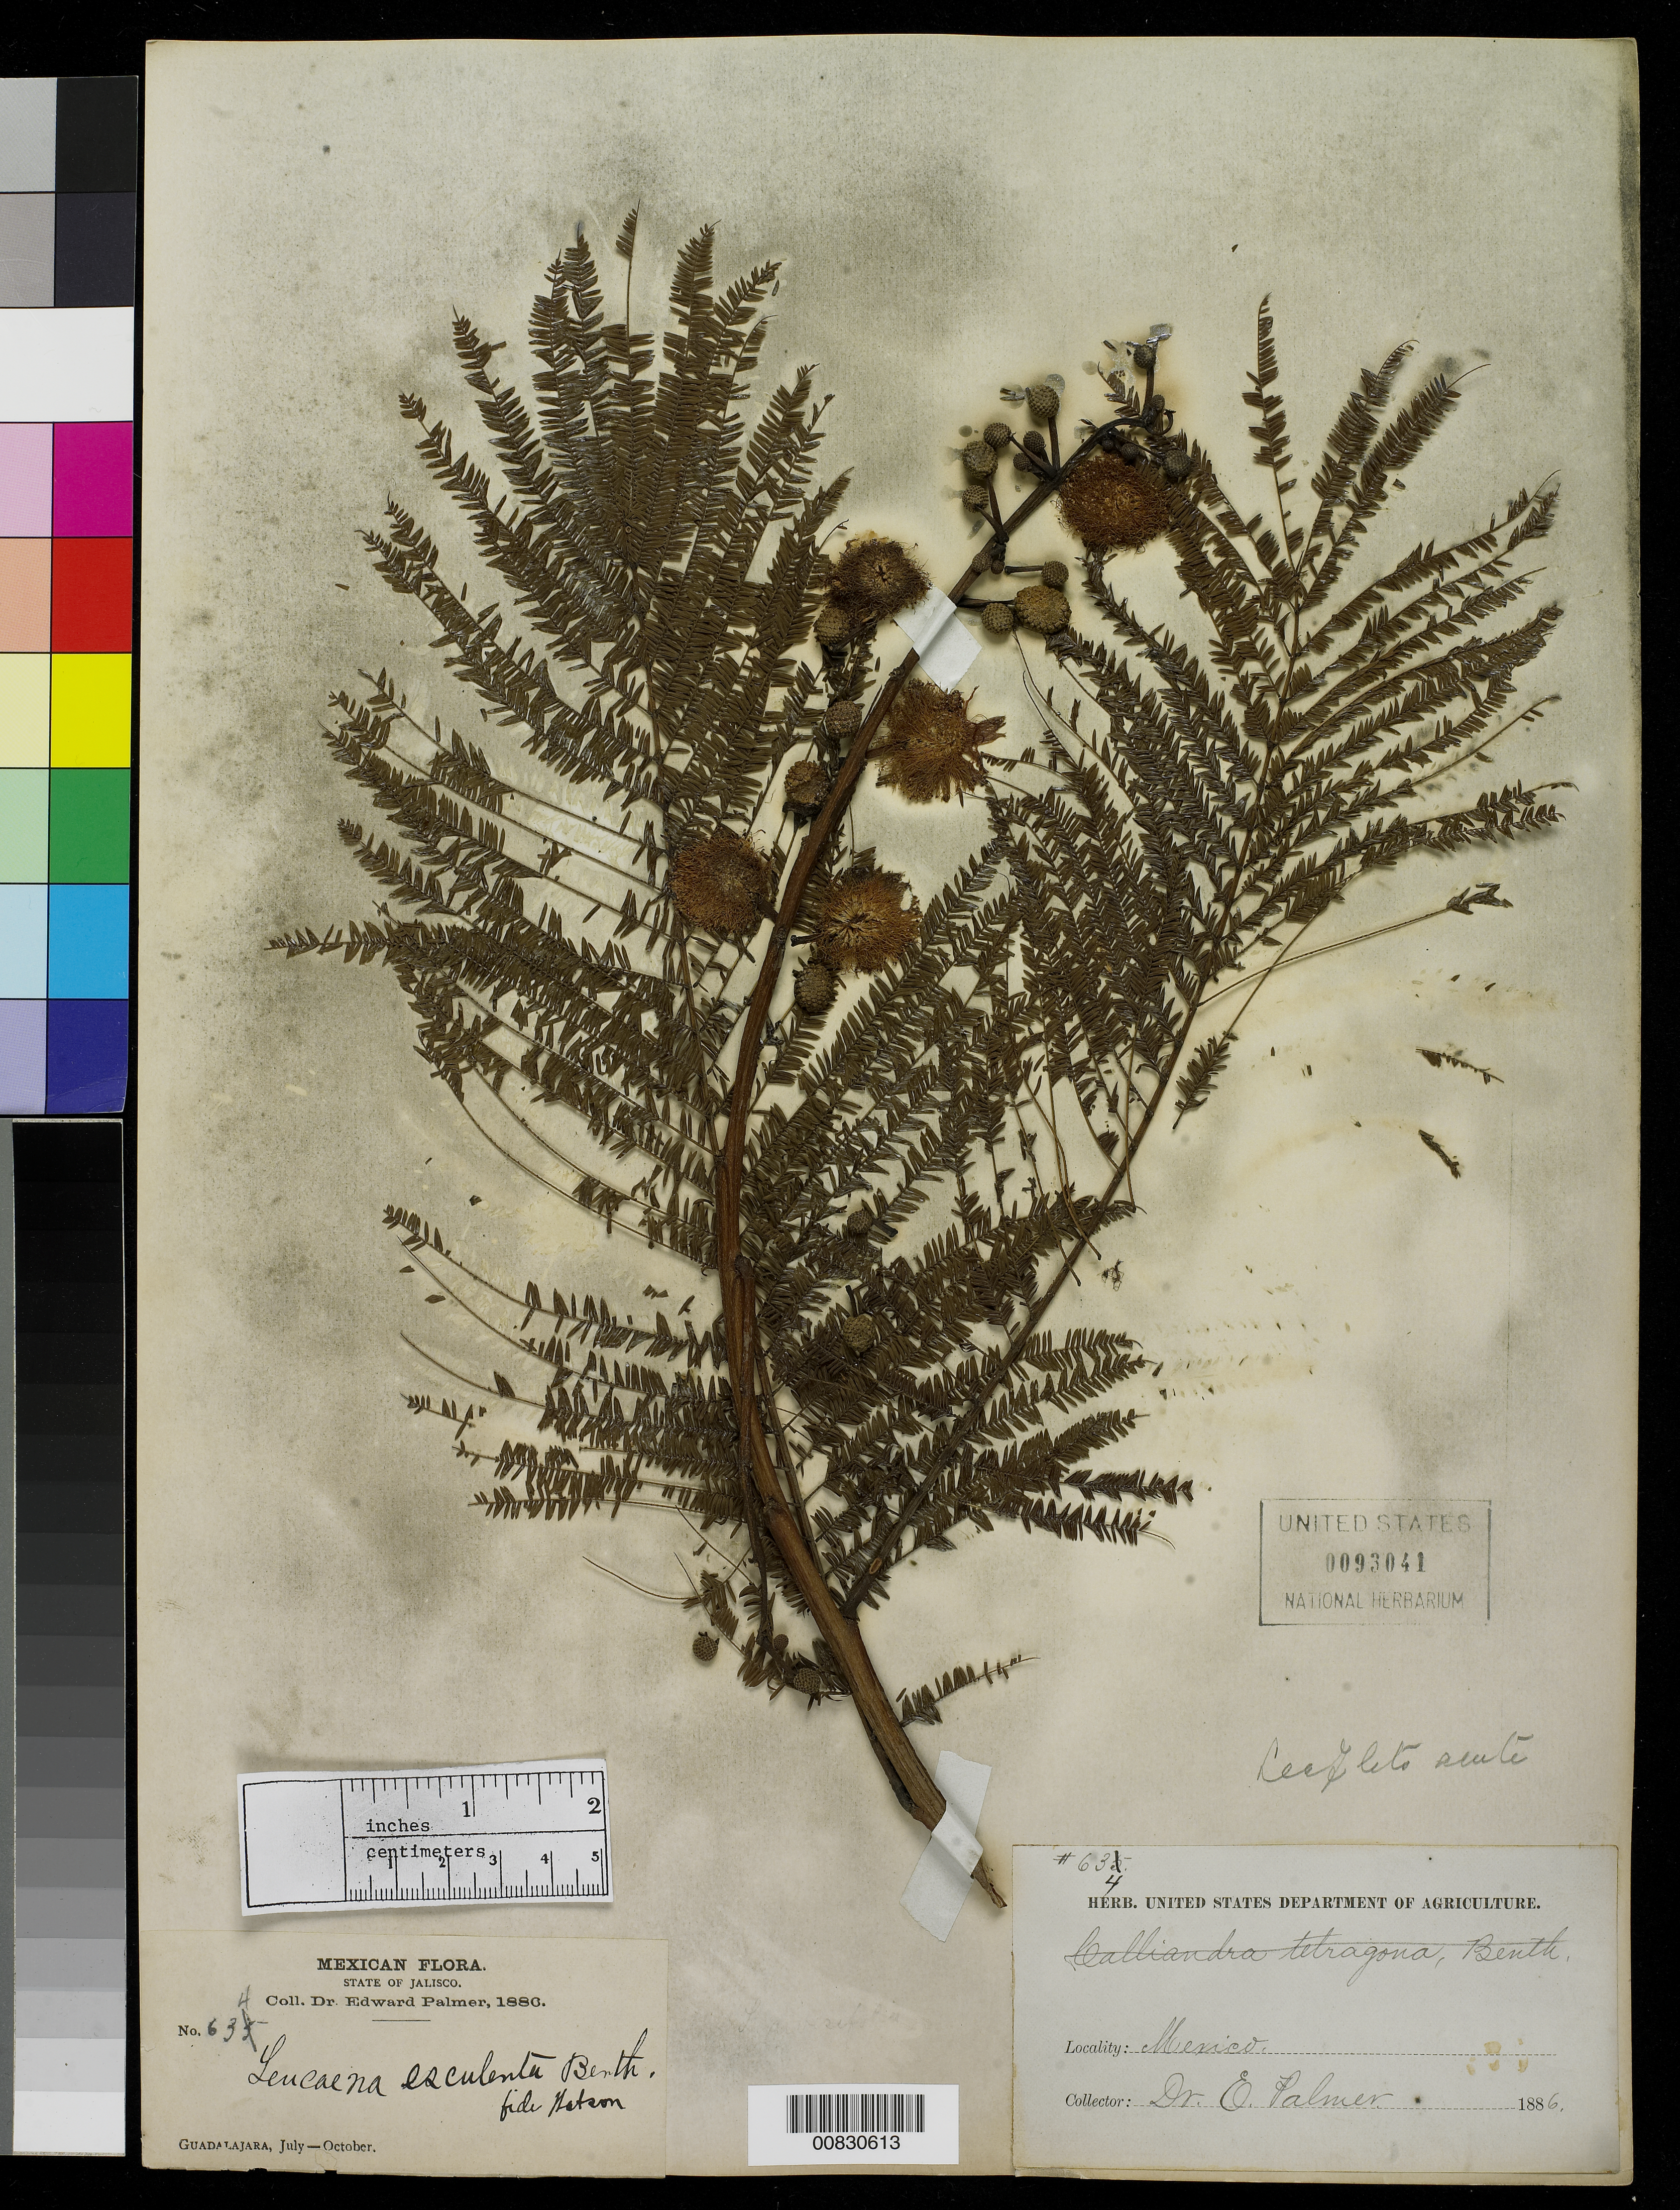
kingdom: Plantae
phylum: Tracheophyta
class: Magnoliopsida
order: Fabales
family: Fabaceae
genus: Leucaena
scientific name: Leucaena esculenta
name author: (Moc. & Sessé ex DC.) Benth.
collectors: E. Palmer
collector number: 634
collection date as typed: Jul 1886 to -- Oct 1886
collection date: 1886-07/1886-10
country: Mexico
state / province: Jalisco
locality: Guadalajara, Jalisco.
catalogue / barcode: US 93041